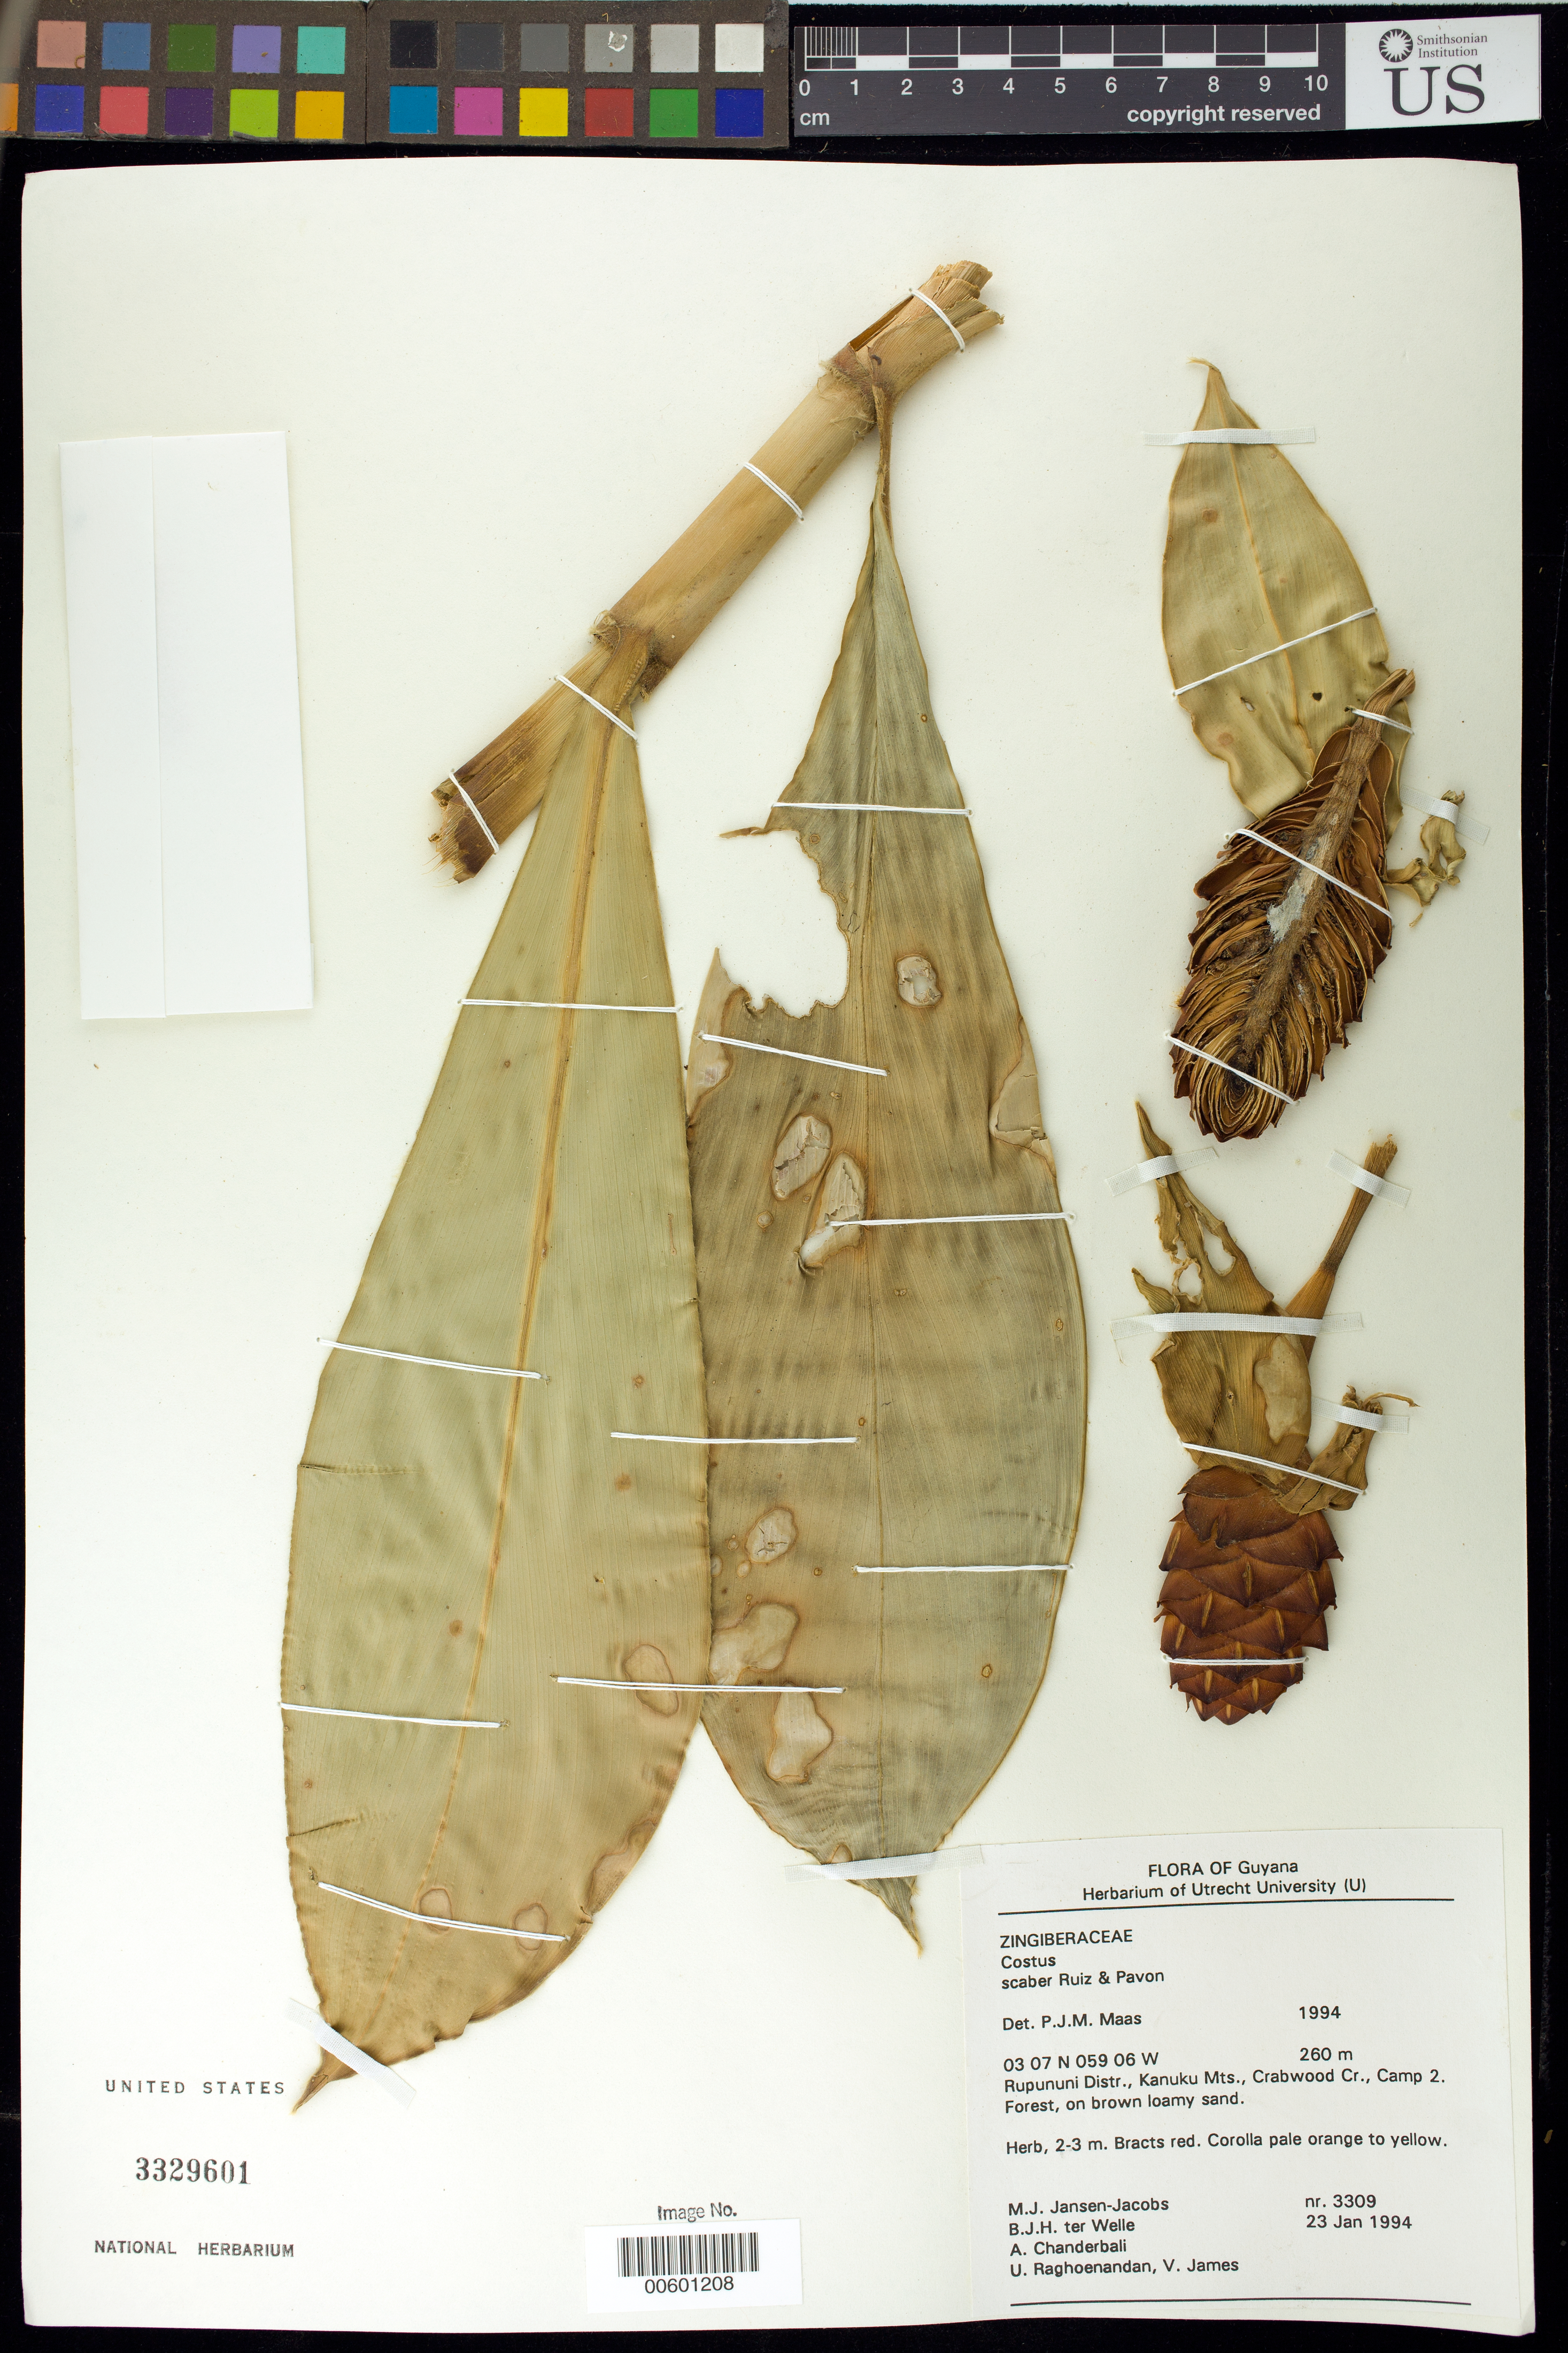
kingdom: Plantae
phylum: Tracheophyta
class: Liliopsida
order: Zingiberales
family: Costaceae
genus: Costus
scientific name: Costus scaber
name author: Ruiz & Pav.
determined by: Maas, Paul J. M.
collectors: M. J. Jansen-Jacobs, B. Welle, A. S. Chanderbali, U. Raghoenandan & V. James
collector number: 3309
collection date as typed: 23-Jan-94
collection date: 1994-01-23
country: Guyana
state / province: U. Takutu-U. Essequibo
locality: Crabwood Cr., Camp 2, Kanuku Mts., Rupununi District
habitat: Forest, on loamy brown sand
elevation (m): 260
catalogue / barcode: US 3329601